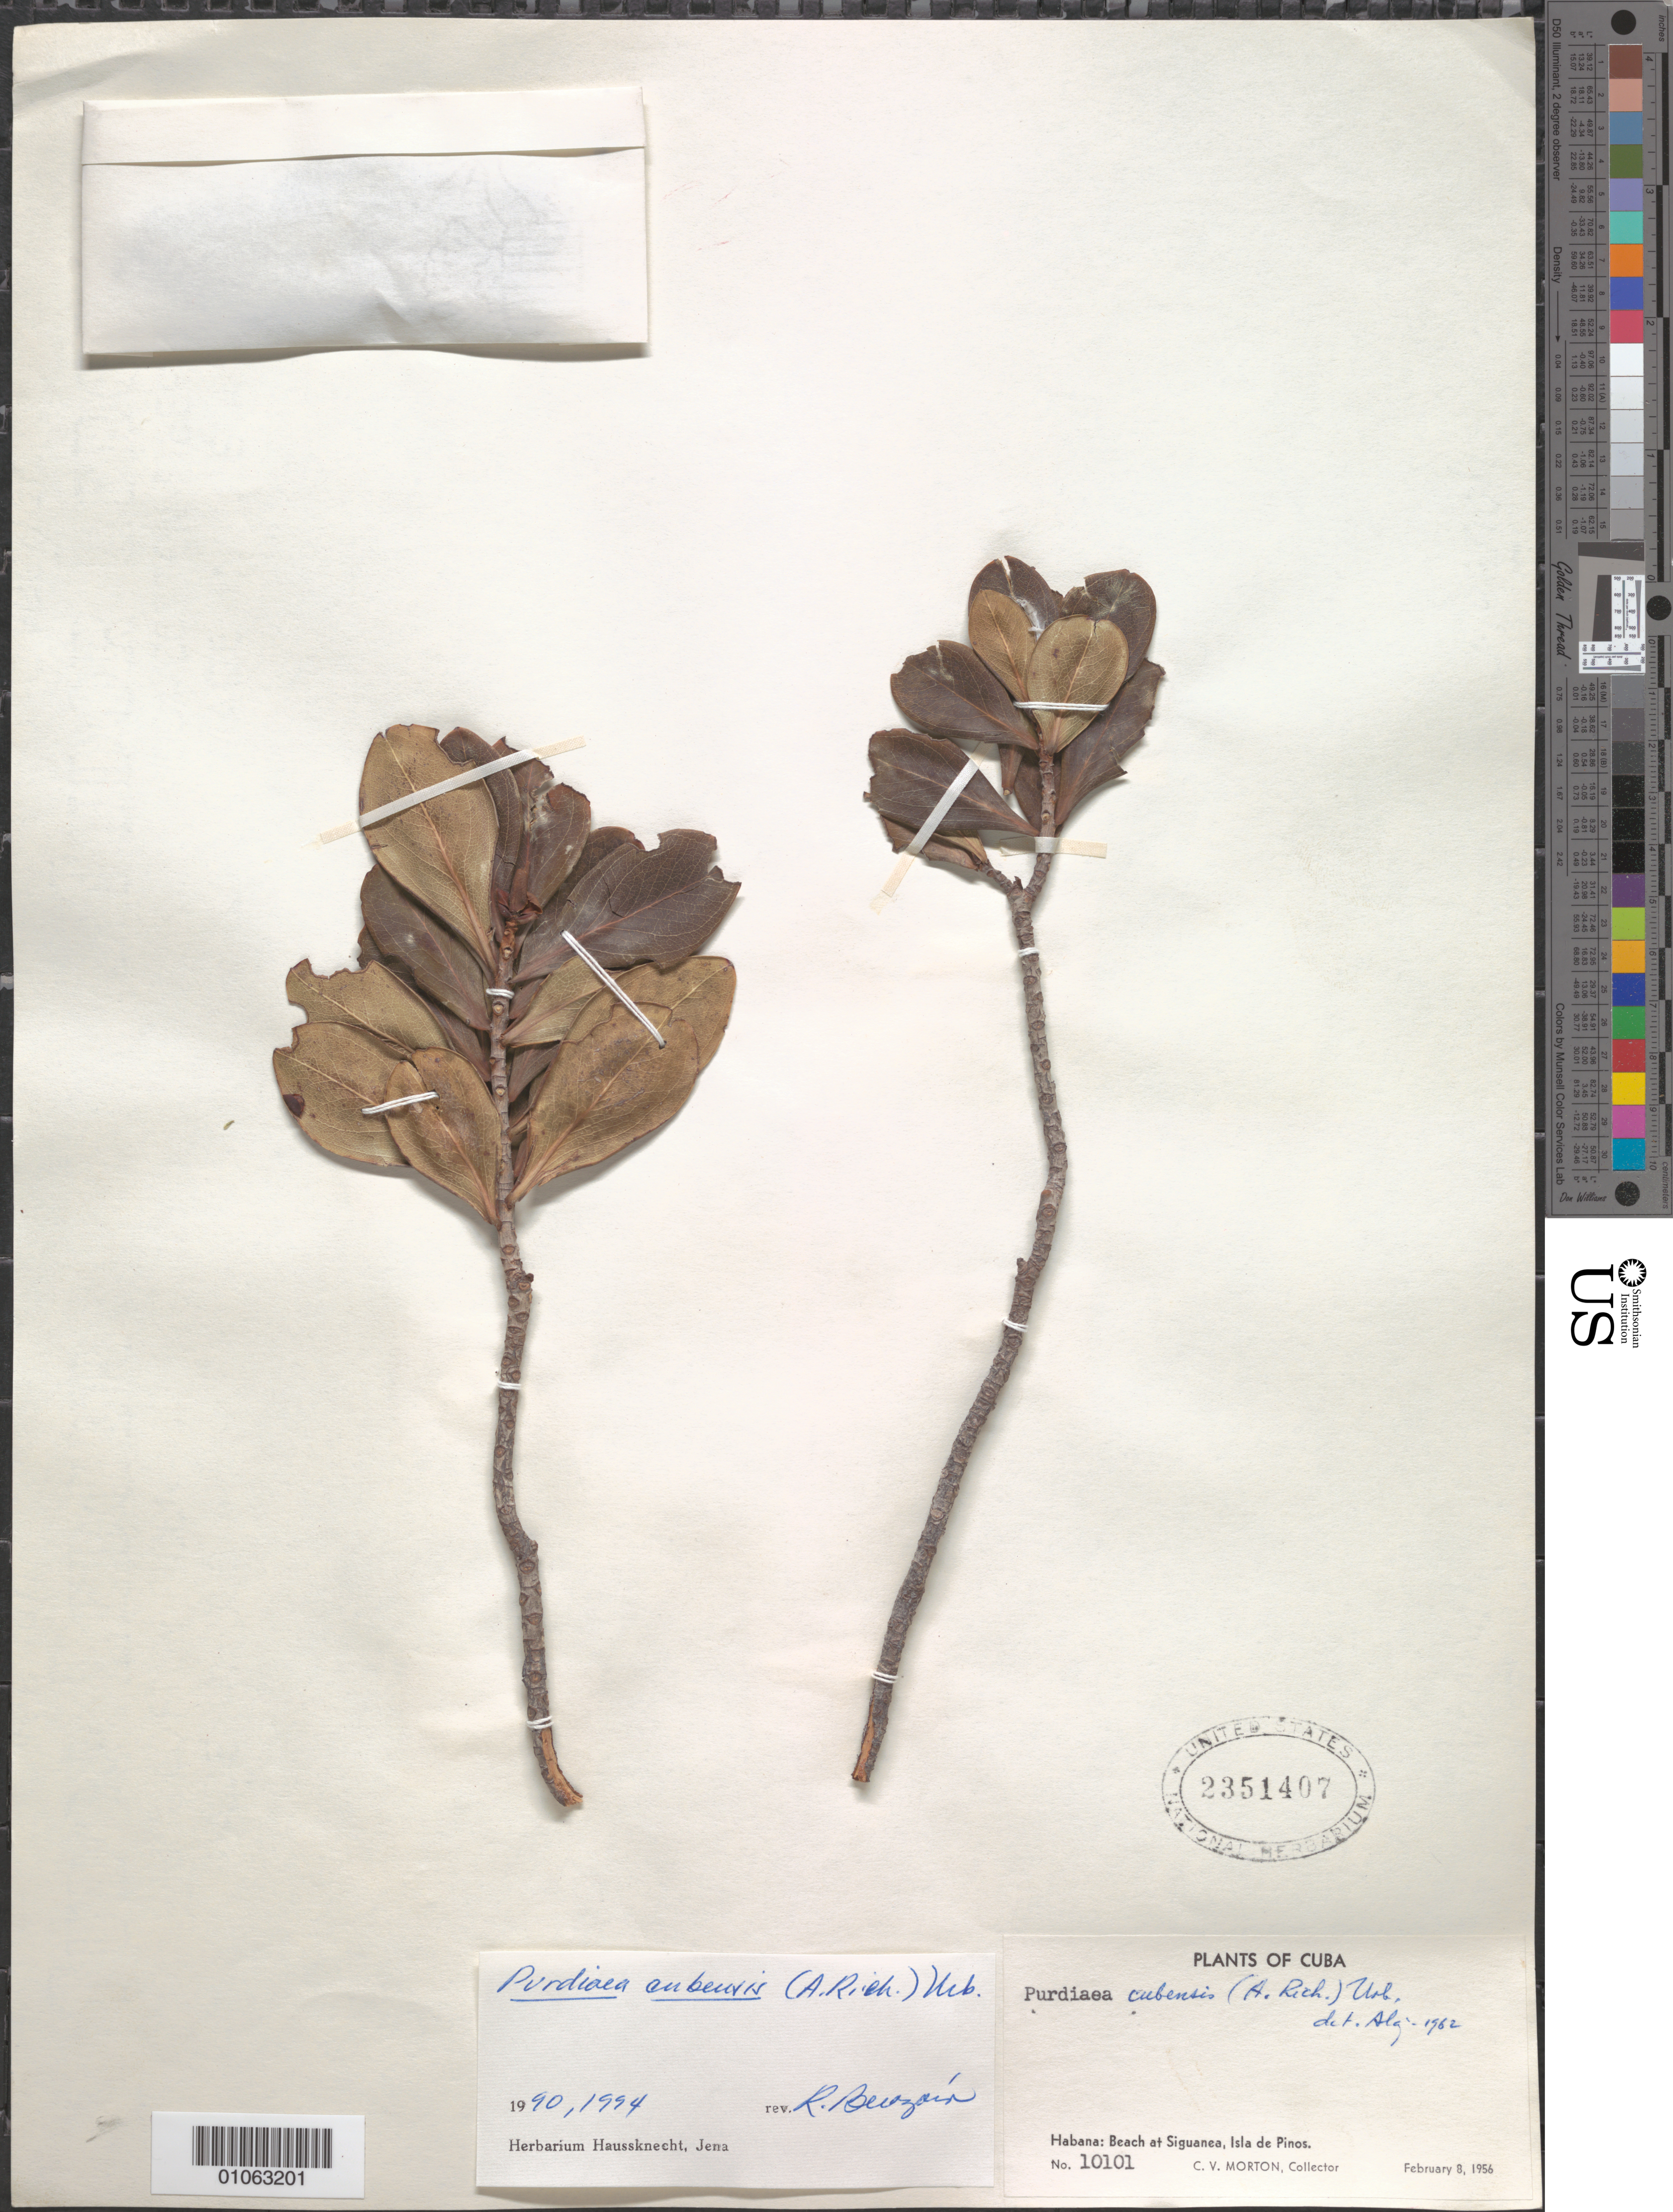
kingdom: Plantae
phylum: Tracheophyta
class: Magnoliopsida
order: Ericales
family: Clethraceae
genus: Purdiaea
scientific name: Purdiaea cubensis var. cubensis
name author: (A. Rich.) Urb.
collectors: C. V. Morton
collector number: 10101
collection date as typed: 08 Feb 1956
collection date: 1956-02-08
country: Cuba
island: Isla de la Juventud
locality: Isle of Pines, Beach at siguanea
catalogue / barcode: US 2351407